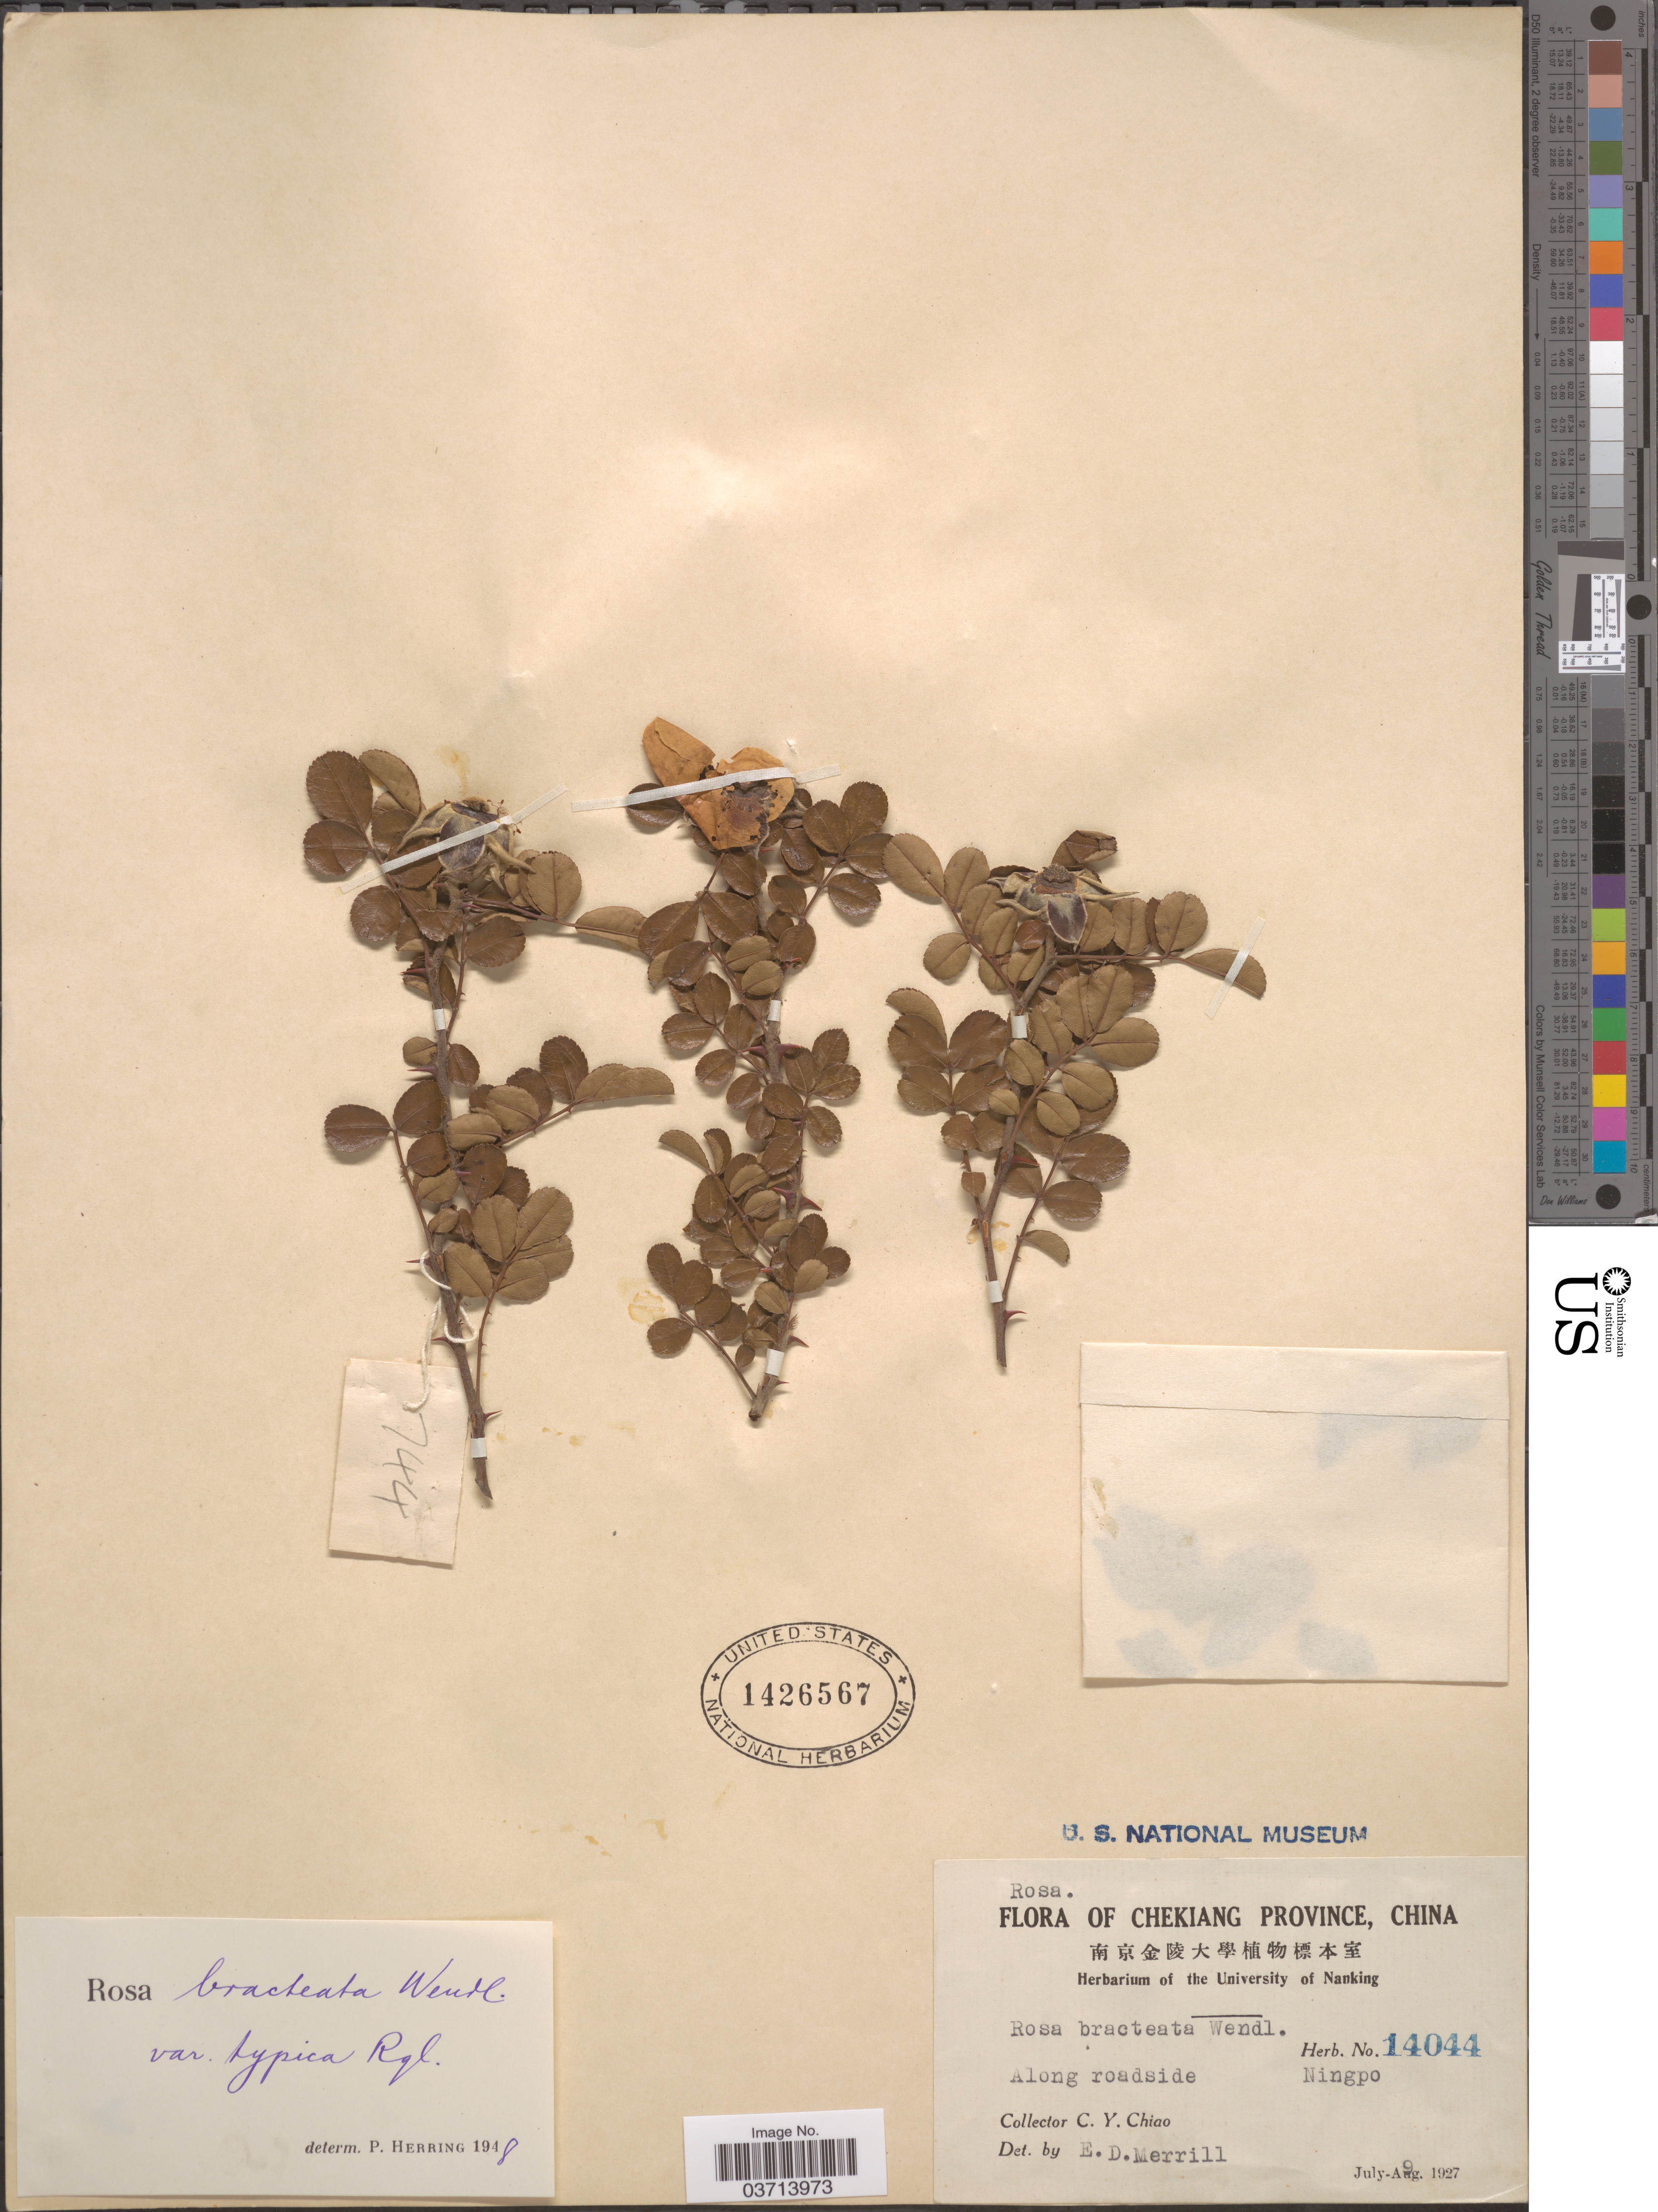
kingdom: Plantae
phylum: Tracheophyta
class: Magnoliopsida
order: Rosales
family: Rosaceae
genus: Rosa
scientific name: Rosa bracteata var. typica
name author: Lindl.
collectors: C. Y. Chiao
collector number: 14044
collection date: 1927-07/1927-08-09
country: China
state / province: Zhejiang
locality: Chekiang Province. Along roadside Ningpo.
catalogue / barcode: US 1426567